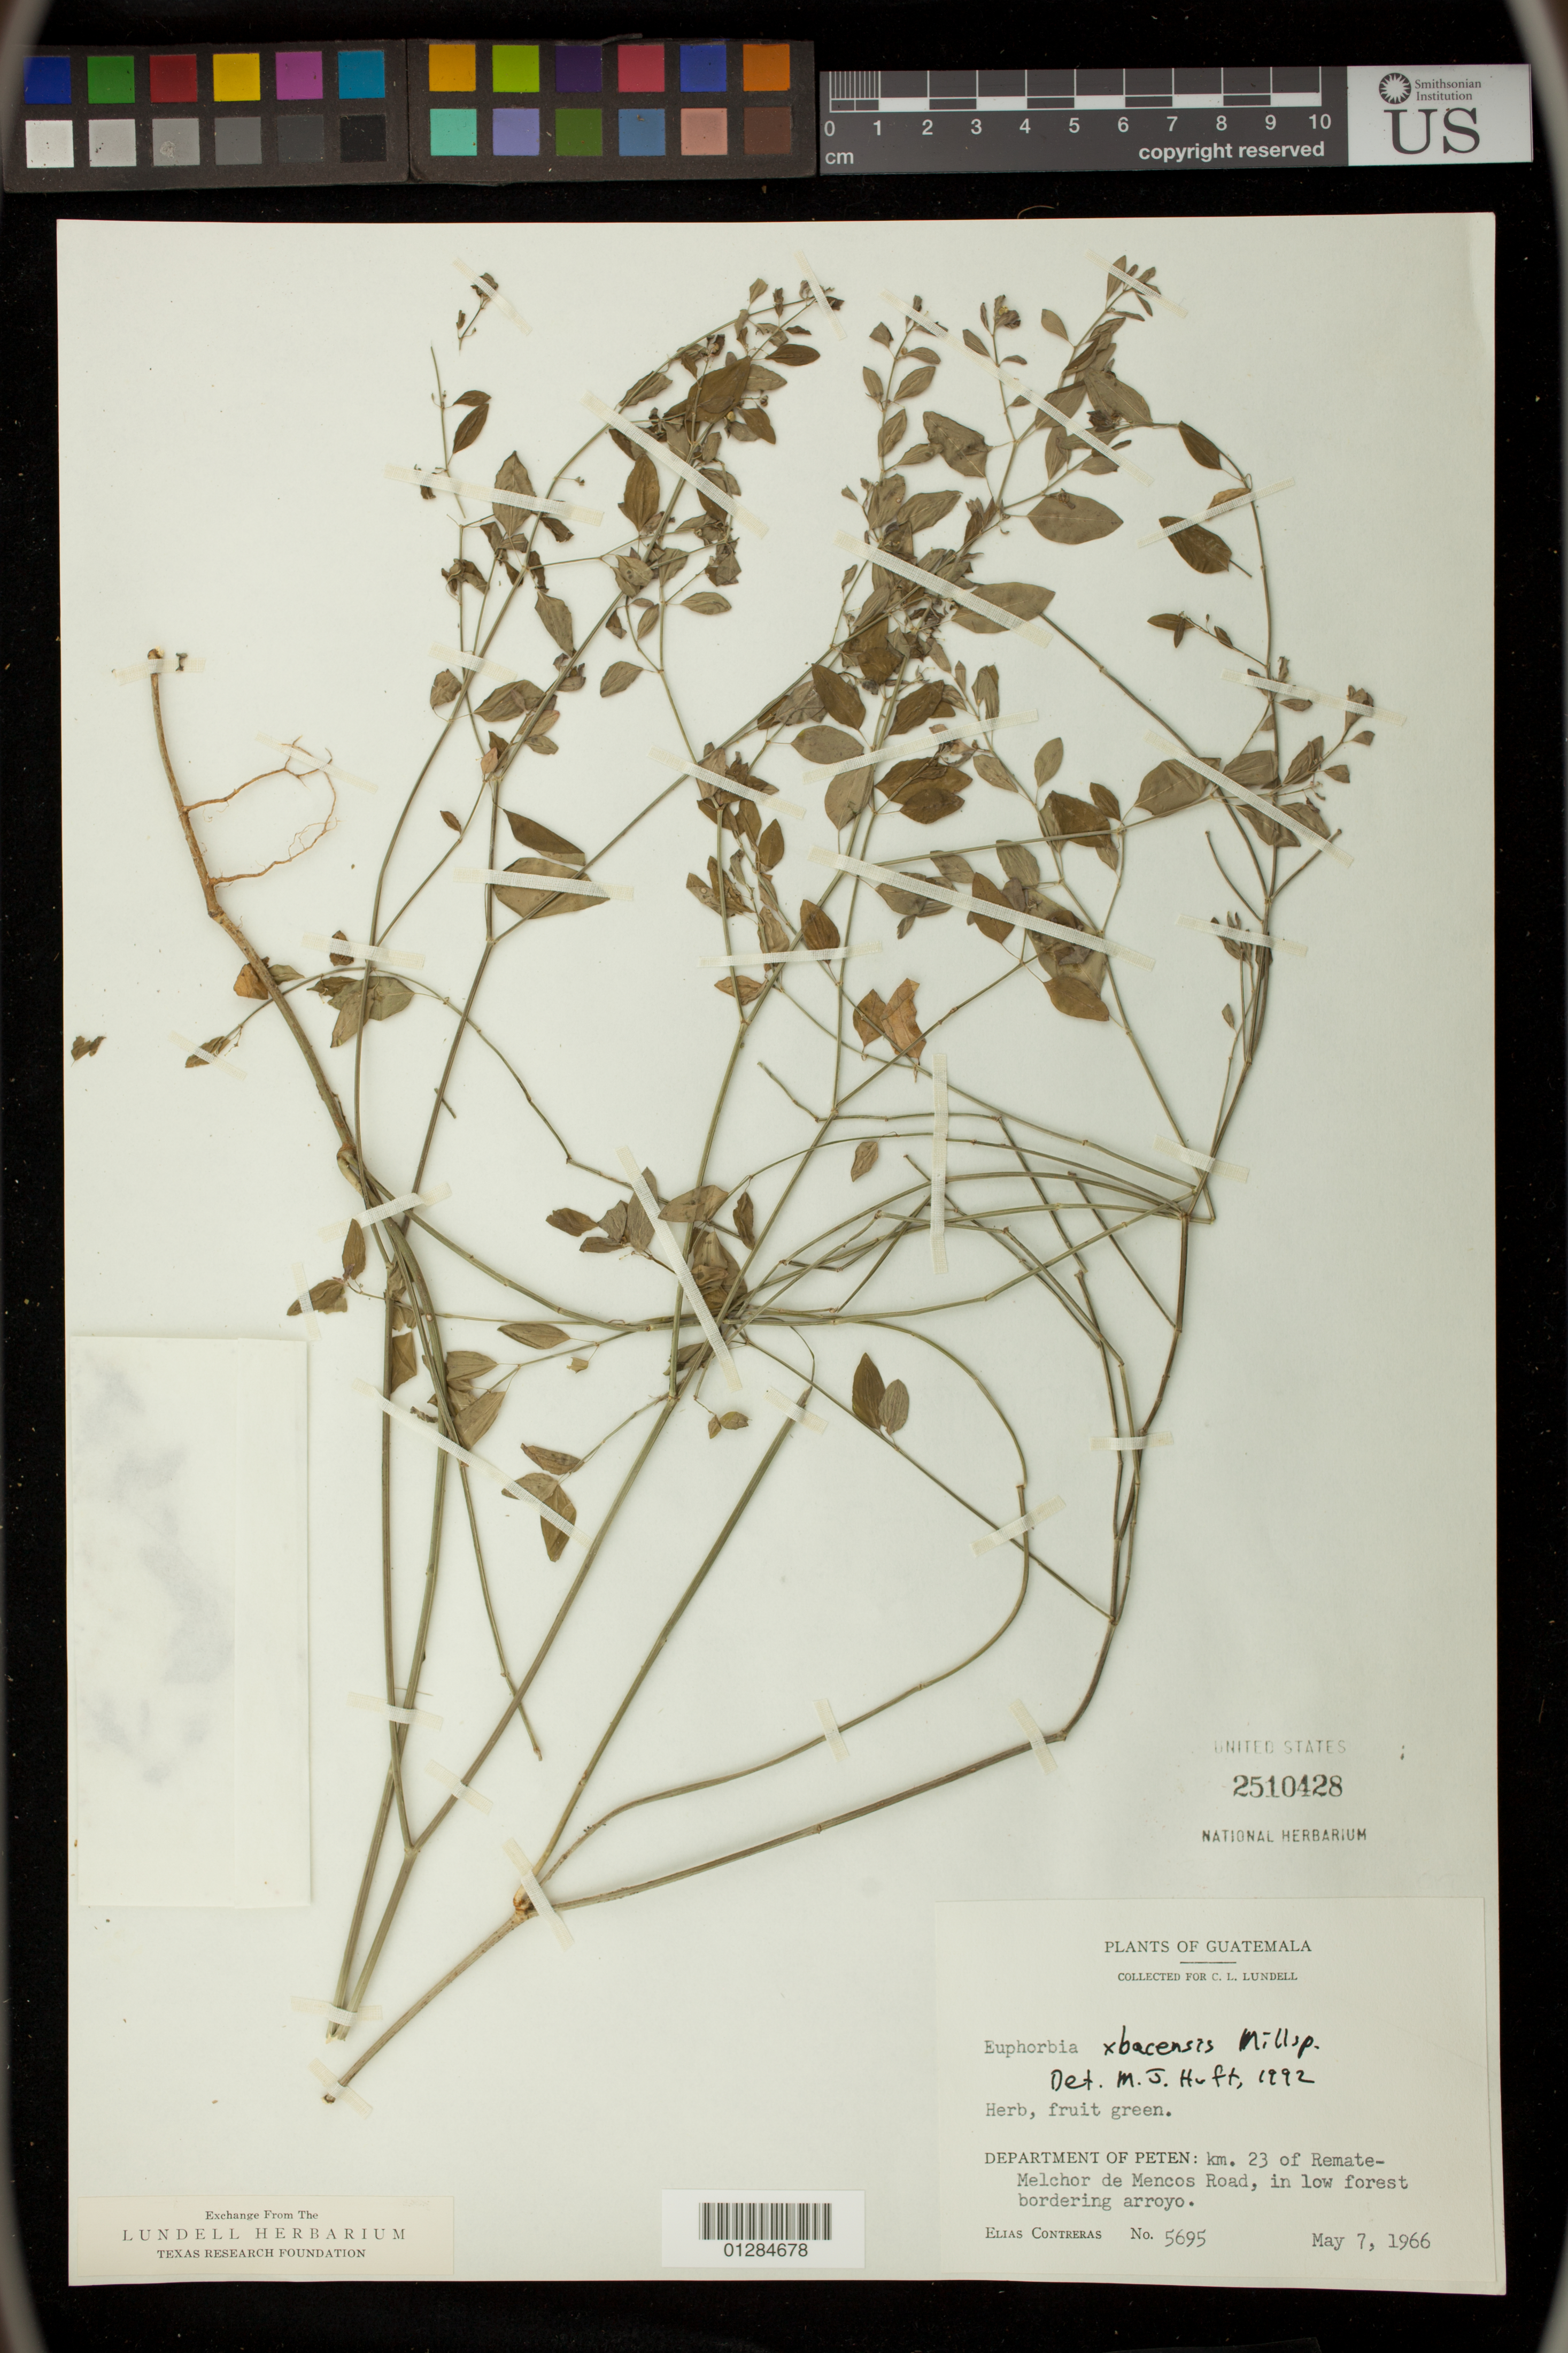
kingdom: Plantae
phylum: Tracheophyta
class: Magnoliopsida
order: Malpighiales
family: Euphorbiaceae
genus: Euphorbia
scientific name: Euphorbia xbacensis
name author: Millsp.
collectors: E. Contreras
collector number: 5695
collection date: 1966-05-07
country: Guatemala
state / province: El Petén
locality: km. 23 of Remate-Melchor de Mencos Road.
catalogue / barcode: US 2510428